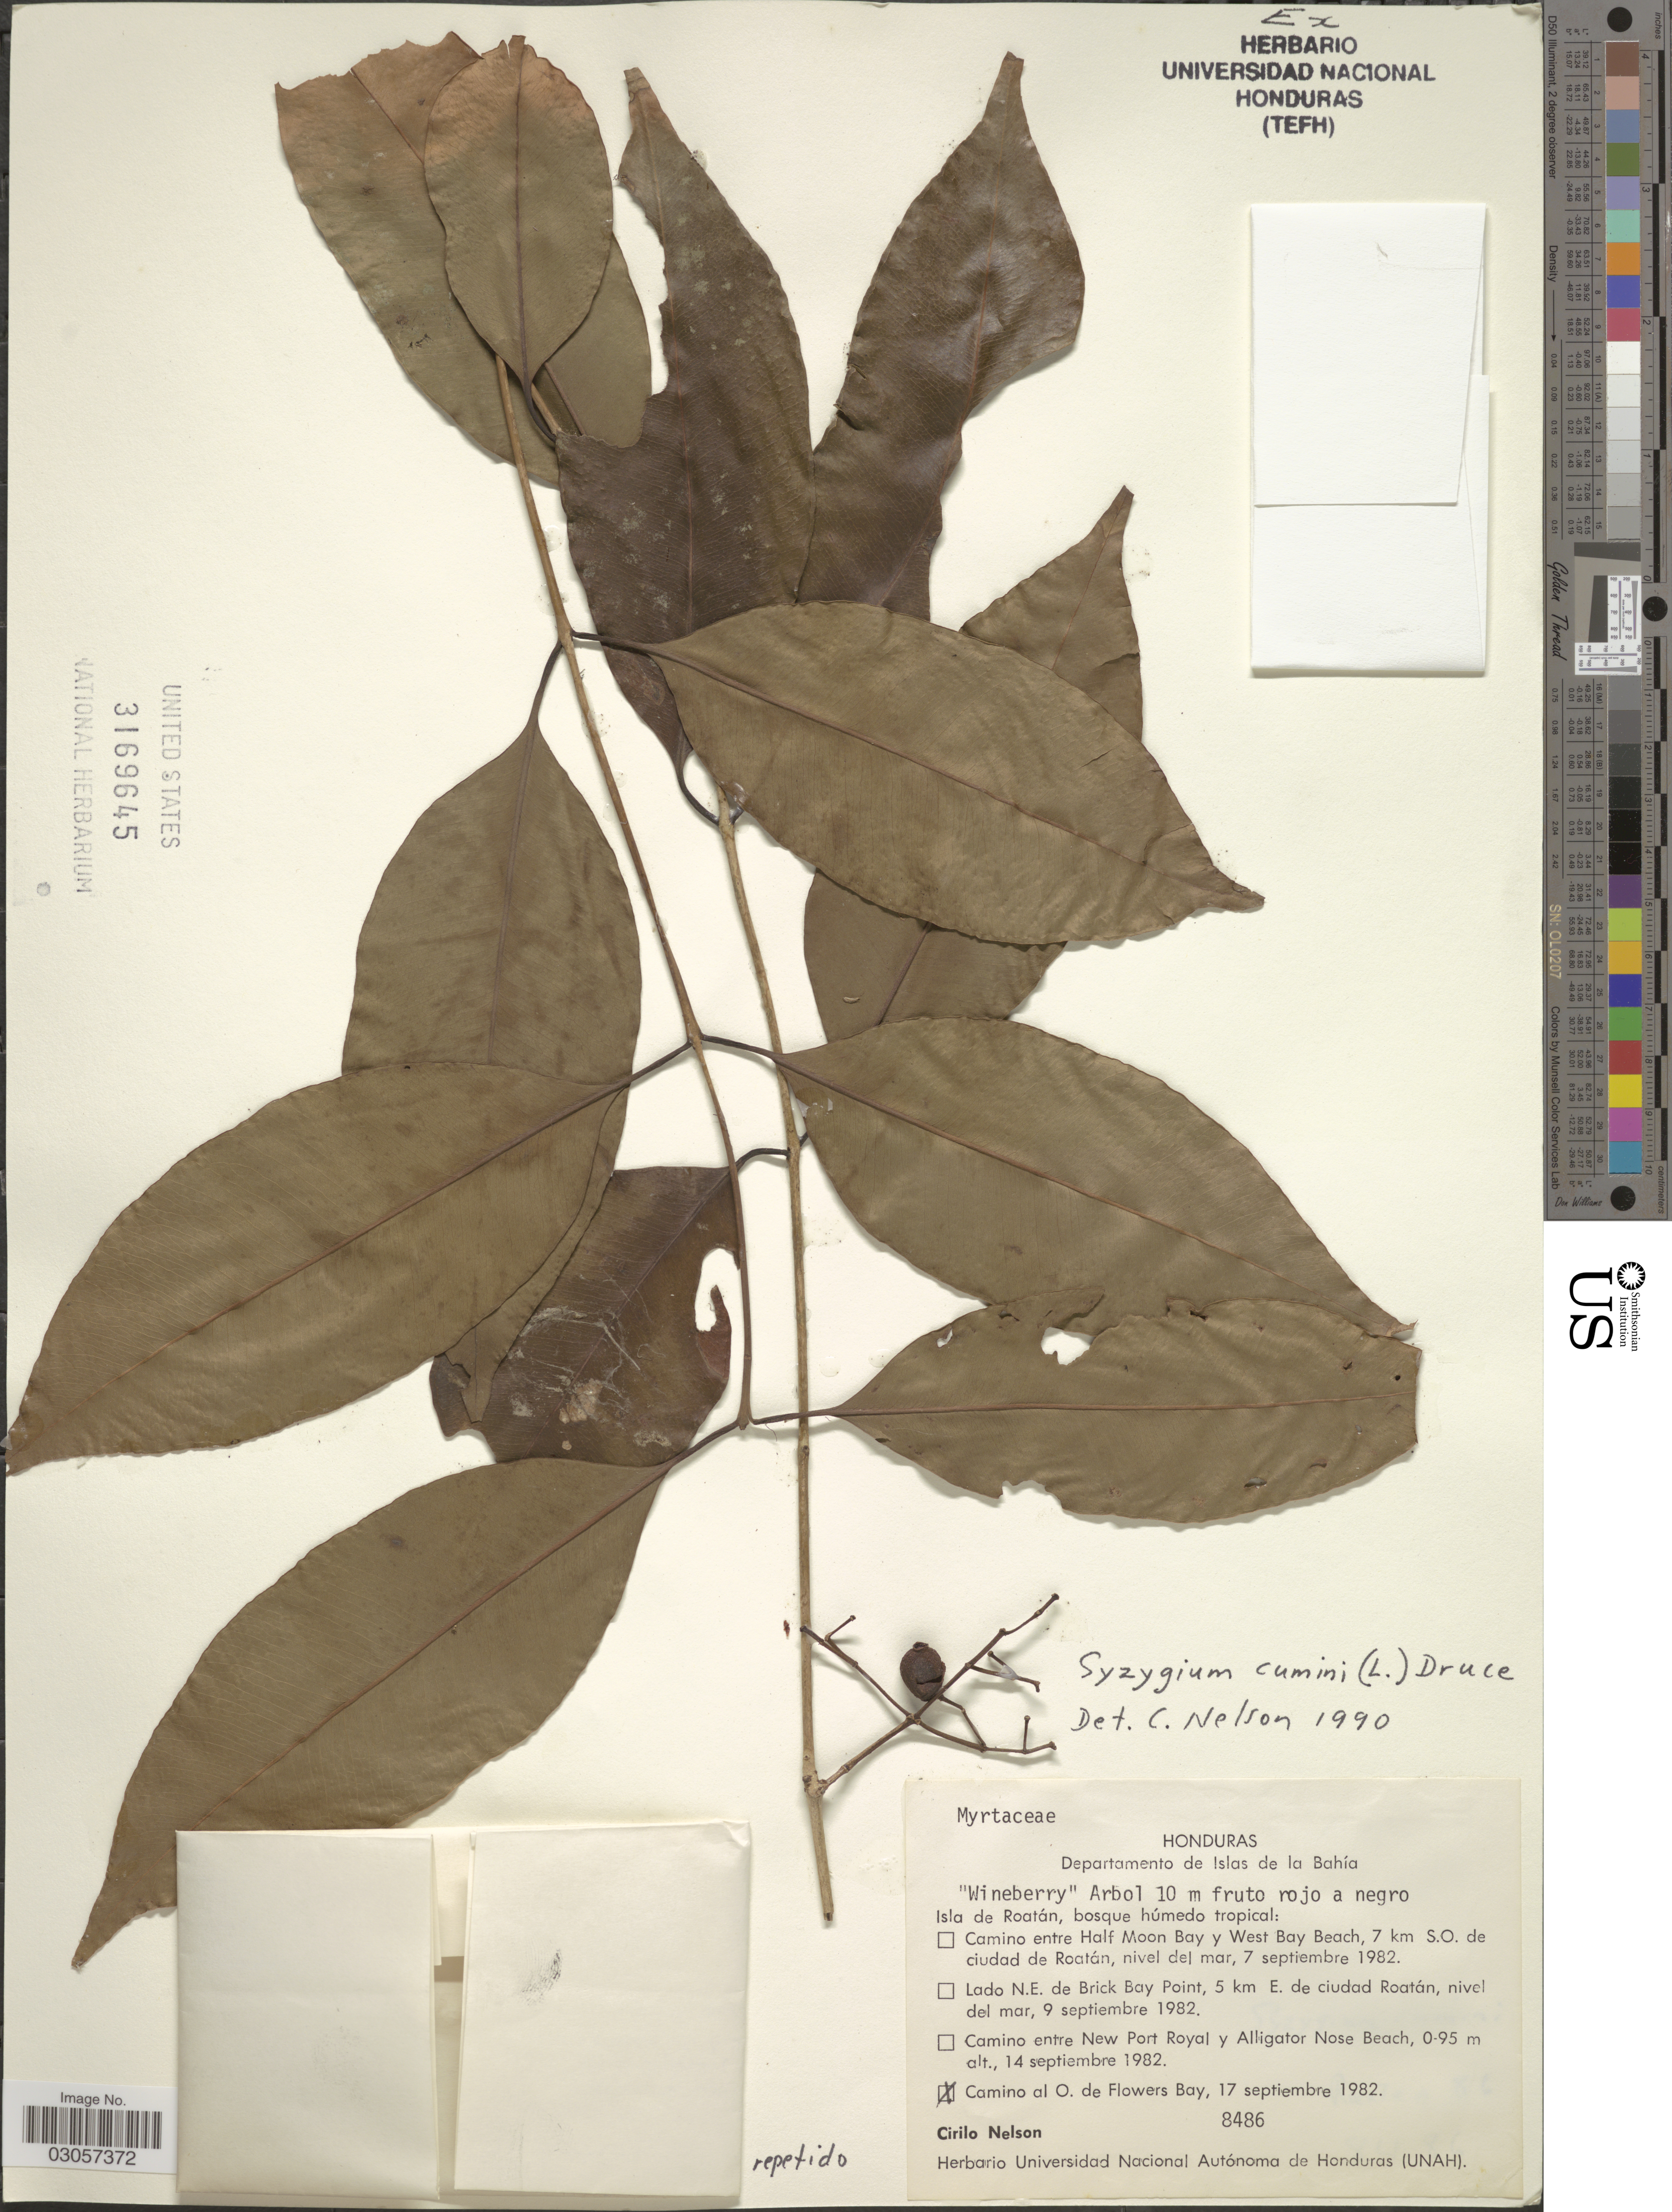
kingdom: Plantae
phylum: Tracheophyta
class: Magnoliopsida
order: Myrtales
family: Myrtaceae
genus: Syzygium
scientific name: Syzygium cumini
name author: (L.) Skeels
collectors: C. Nelson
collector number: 8486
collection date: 1982-09-17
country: Honduras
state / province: Islas de la Bahía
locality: Departamento de Islas de la Bahía, Camino al O. de Flowers Bay.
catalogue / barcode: US 3169645